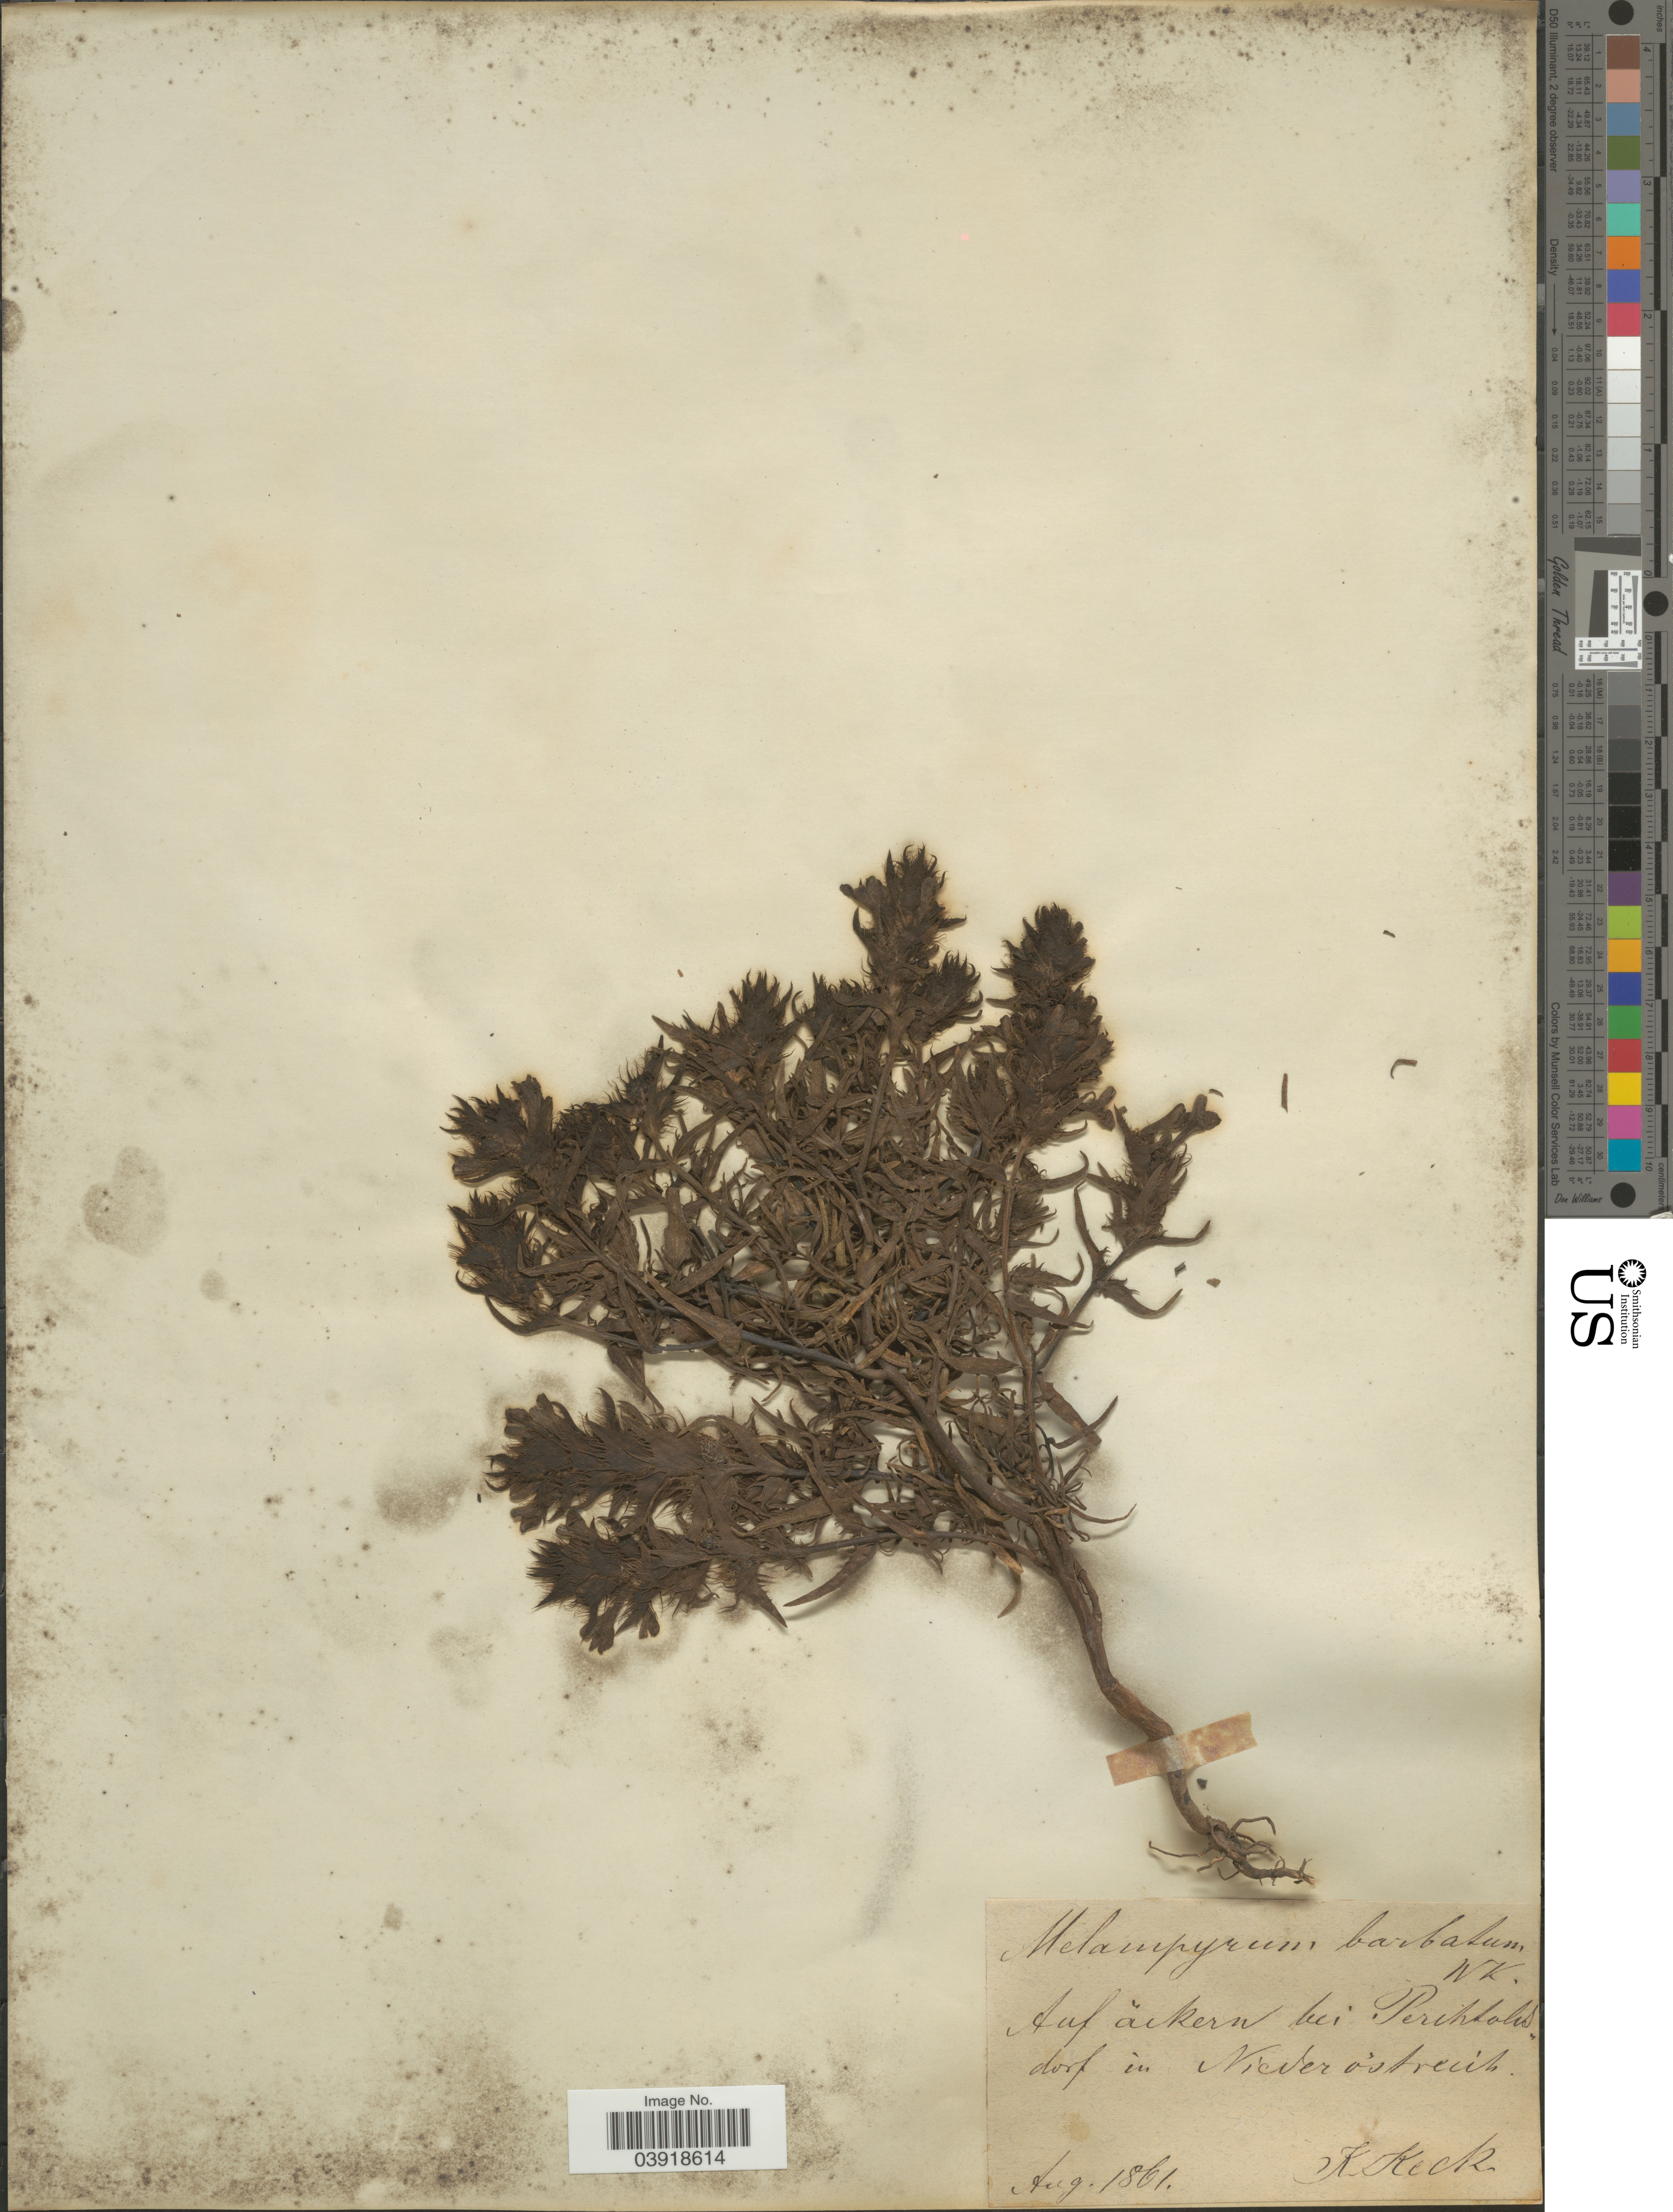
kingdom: Plantae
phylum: Tracheophyta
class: Magnoliopsida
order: Lamiales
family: Orobanchaceae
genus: Melampyrum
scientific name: Melampyrum barbatum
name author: Waldst. & Kit. ex Willd.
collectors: K. Keck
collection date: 1861-08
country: Austria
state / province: Niederosterreich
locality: Auf ãckern bei Perihtalis, dorf in Niederõstreich.